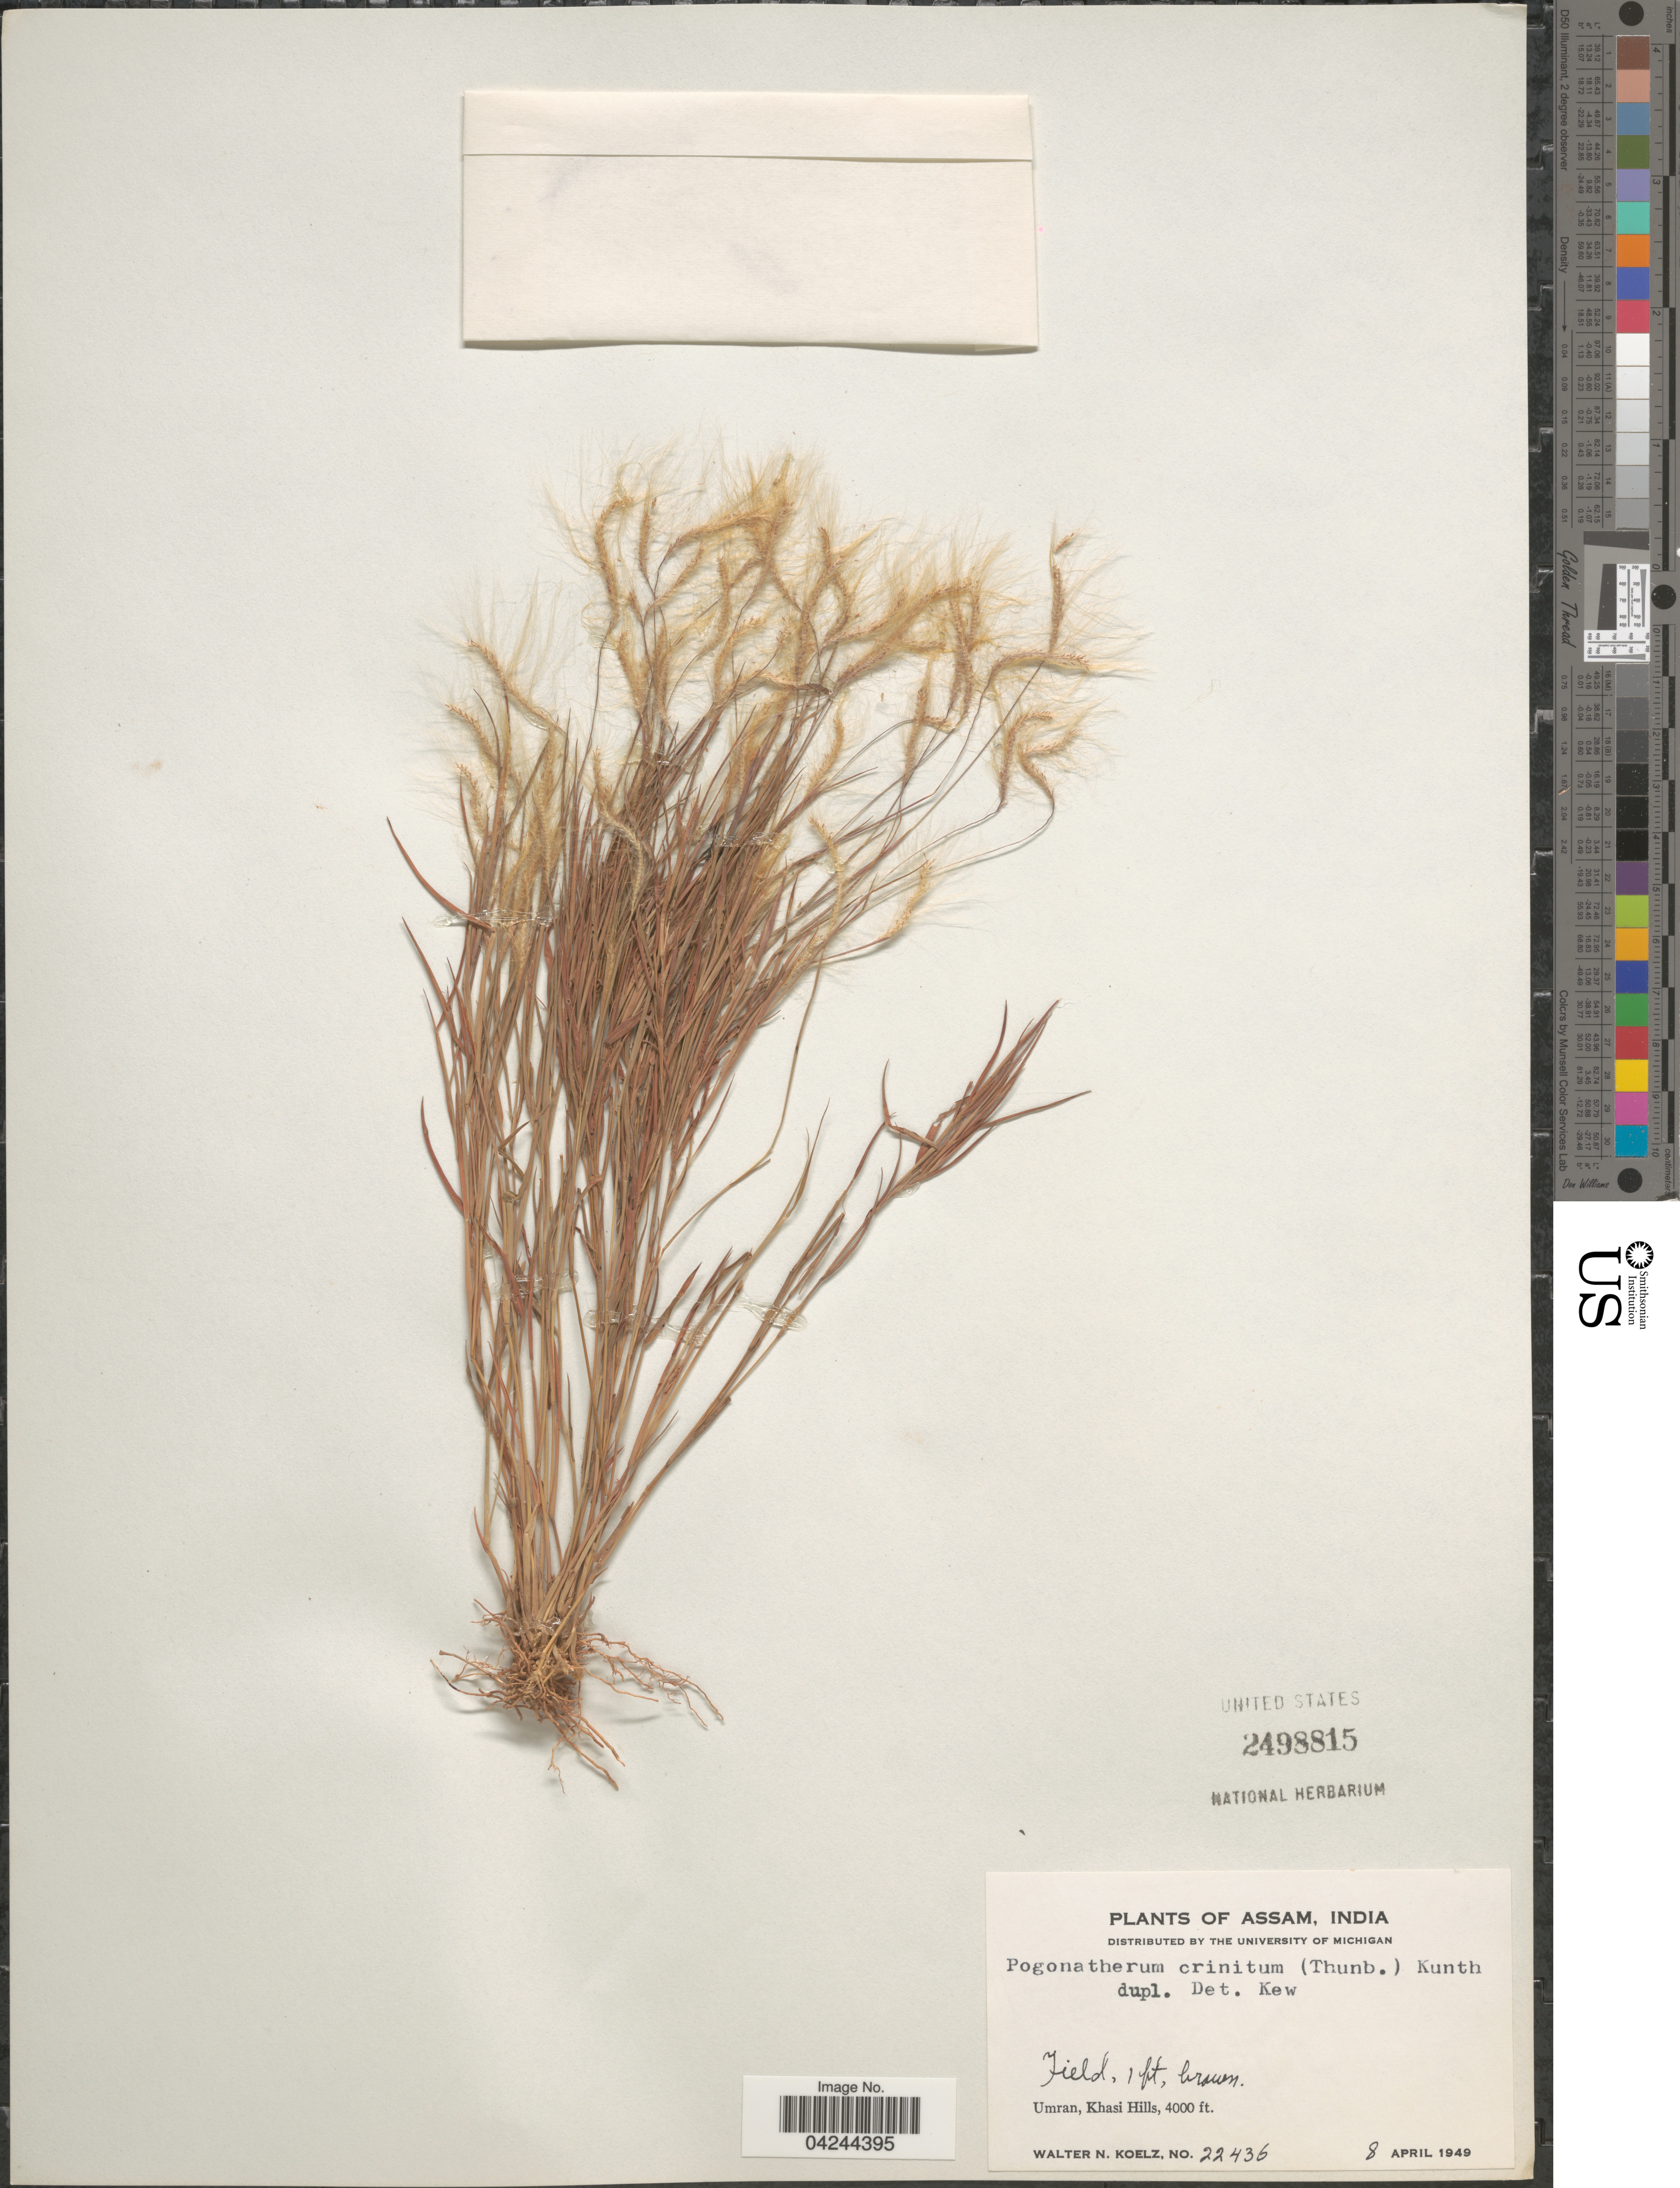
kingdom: Plantae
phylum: Tracheophyta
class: Liliopsida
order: Poales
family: Poaceae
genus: Pogonatherum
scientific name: Pogonatherum crinitum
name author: (Thunb.) Kunth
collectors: W. N. Koelz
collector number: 22436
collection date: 1949-04-08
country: India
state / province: Meghalaya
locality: Umran, Khasi Hills.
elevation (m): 1219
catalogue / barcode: US 2498815